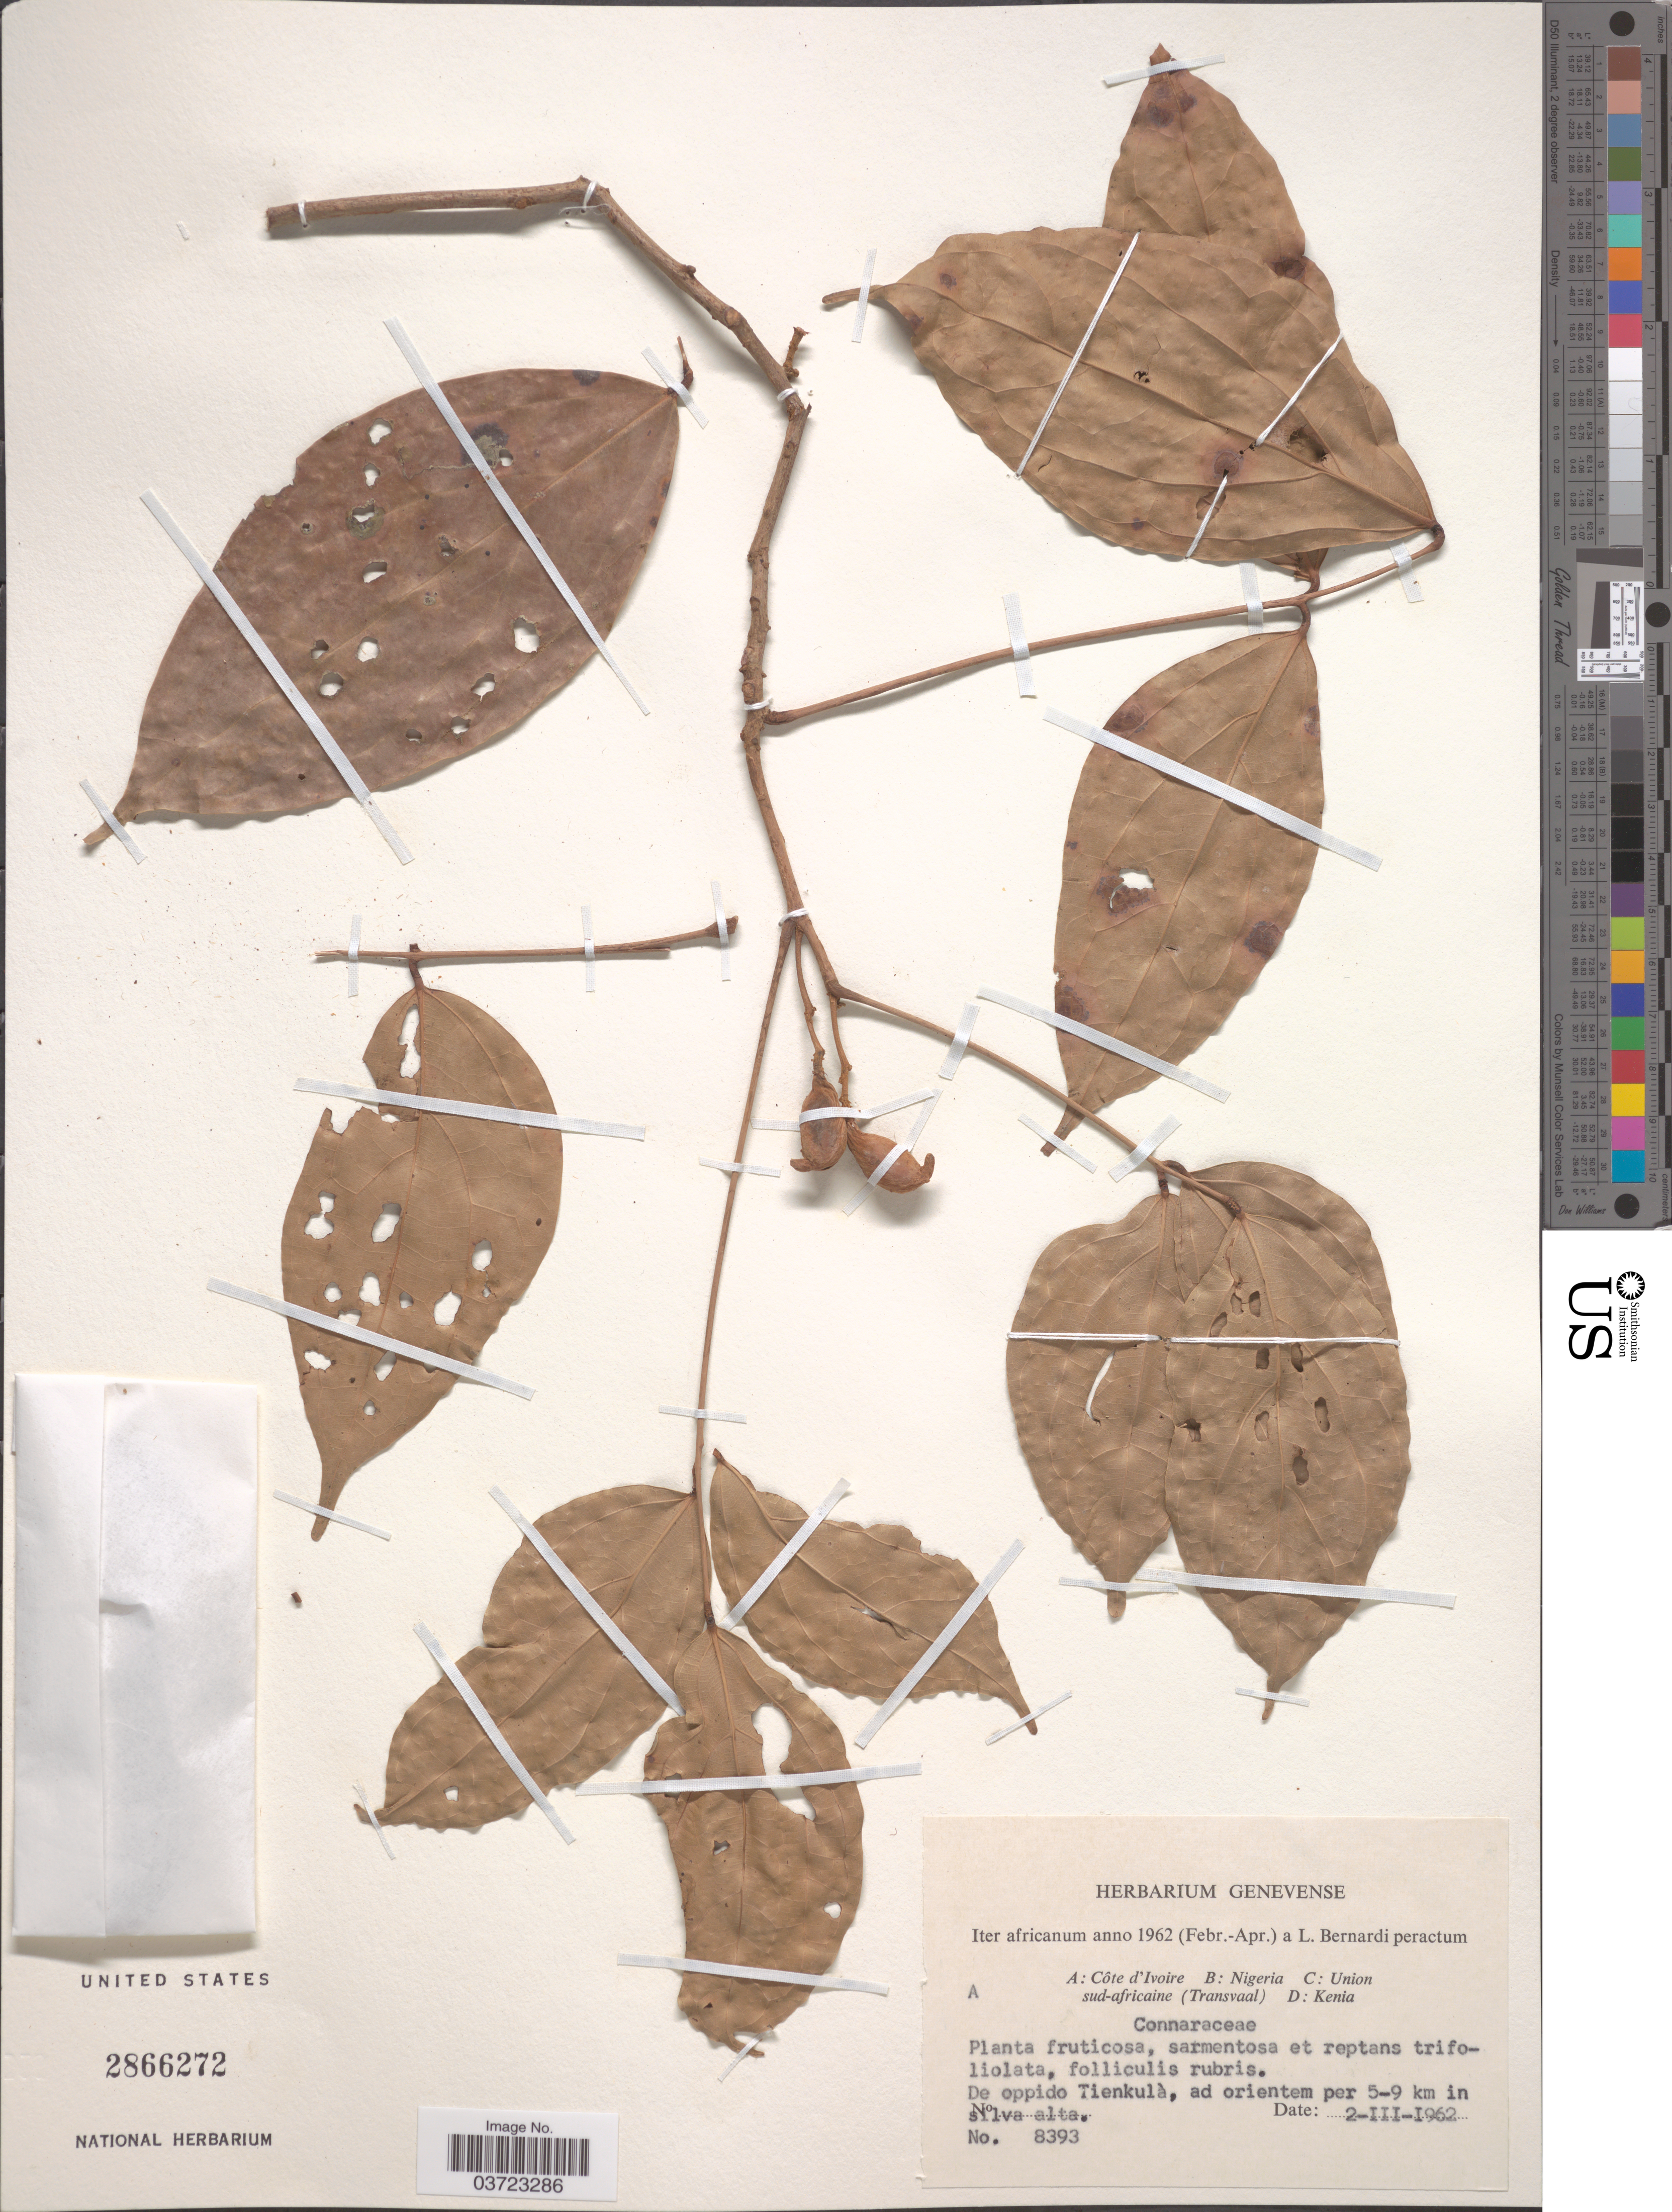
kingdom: Plantae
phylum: Tracheophyta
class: Magnoliopsida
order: Oxalidales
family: Connaraceae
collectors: L. Bernardi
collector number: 8393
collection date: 1962-03-02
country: Ivory Coast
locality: Côte d'Ivoire, De oppido Tienkulà, ad orientem per 5-9 km in silva alta.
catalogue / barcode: US 2866272